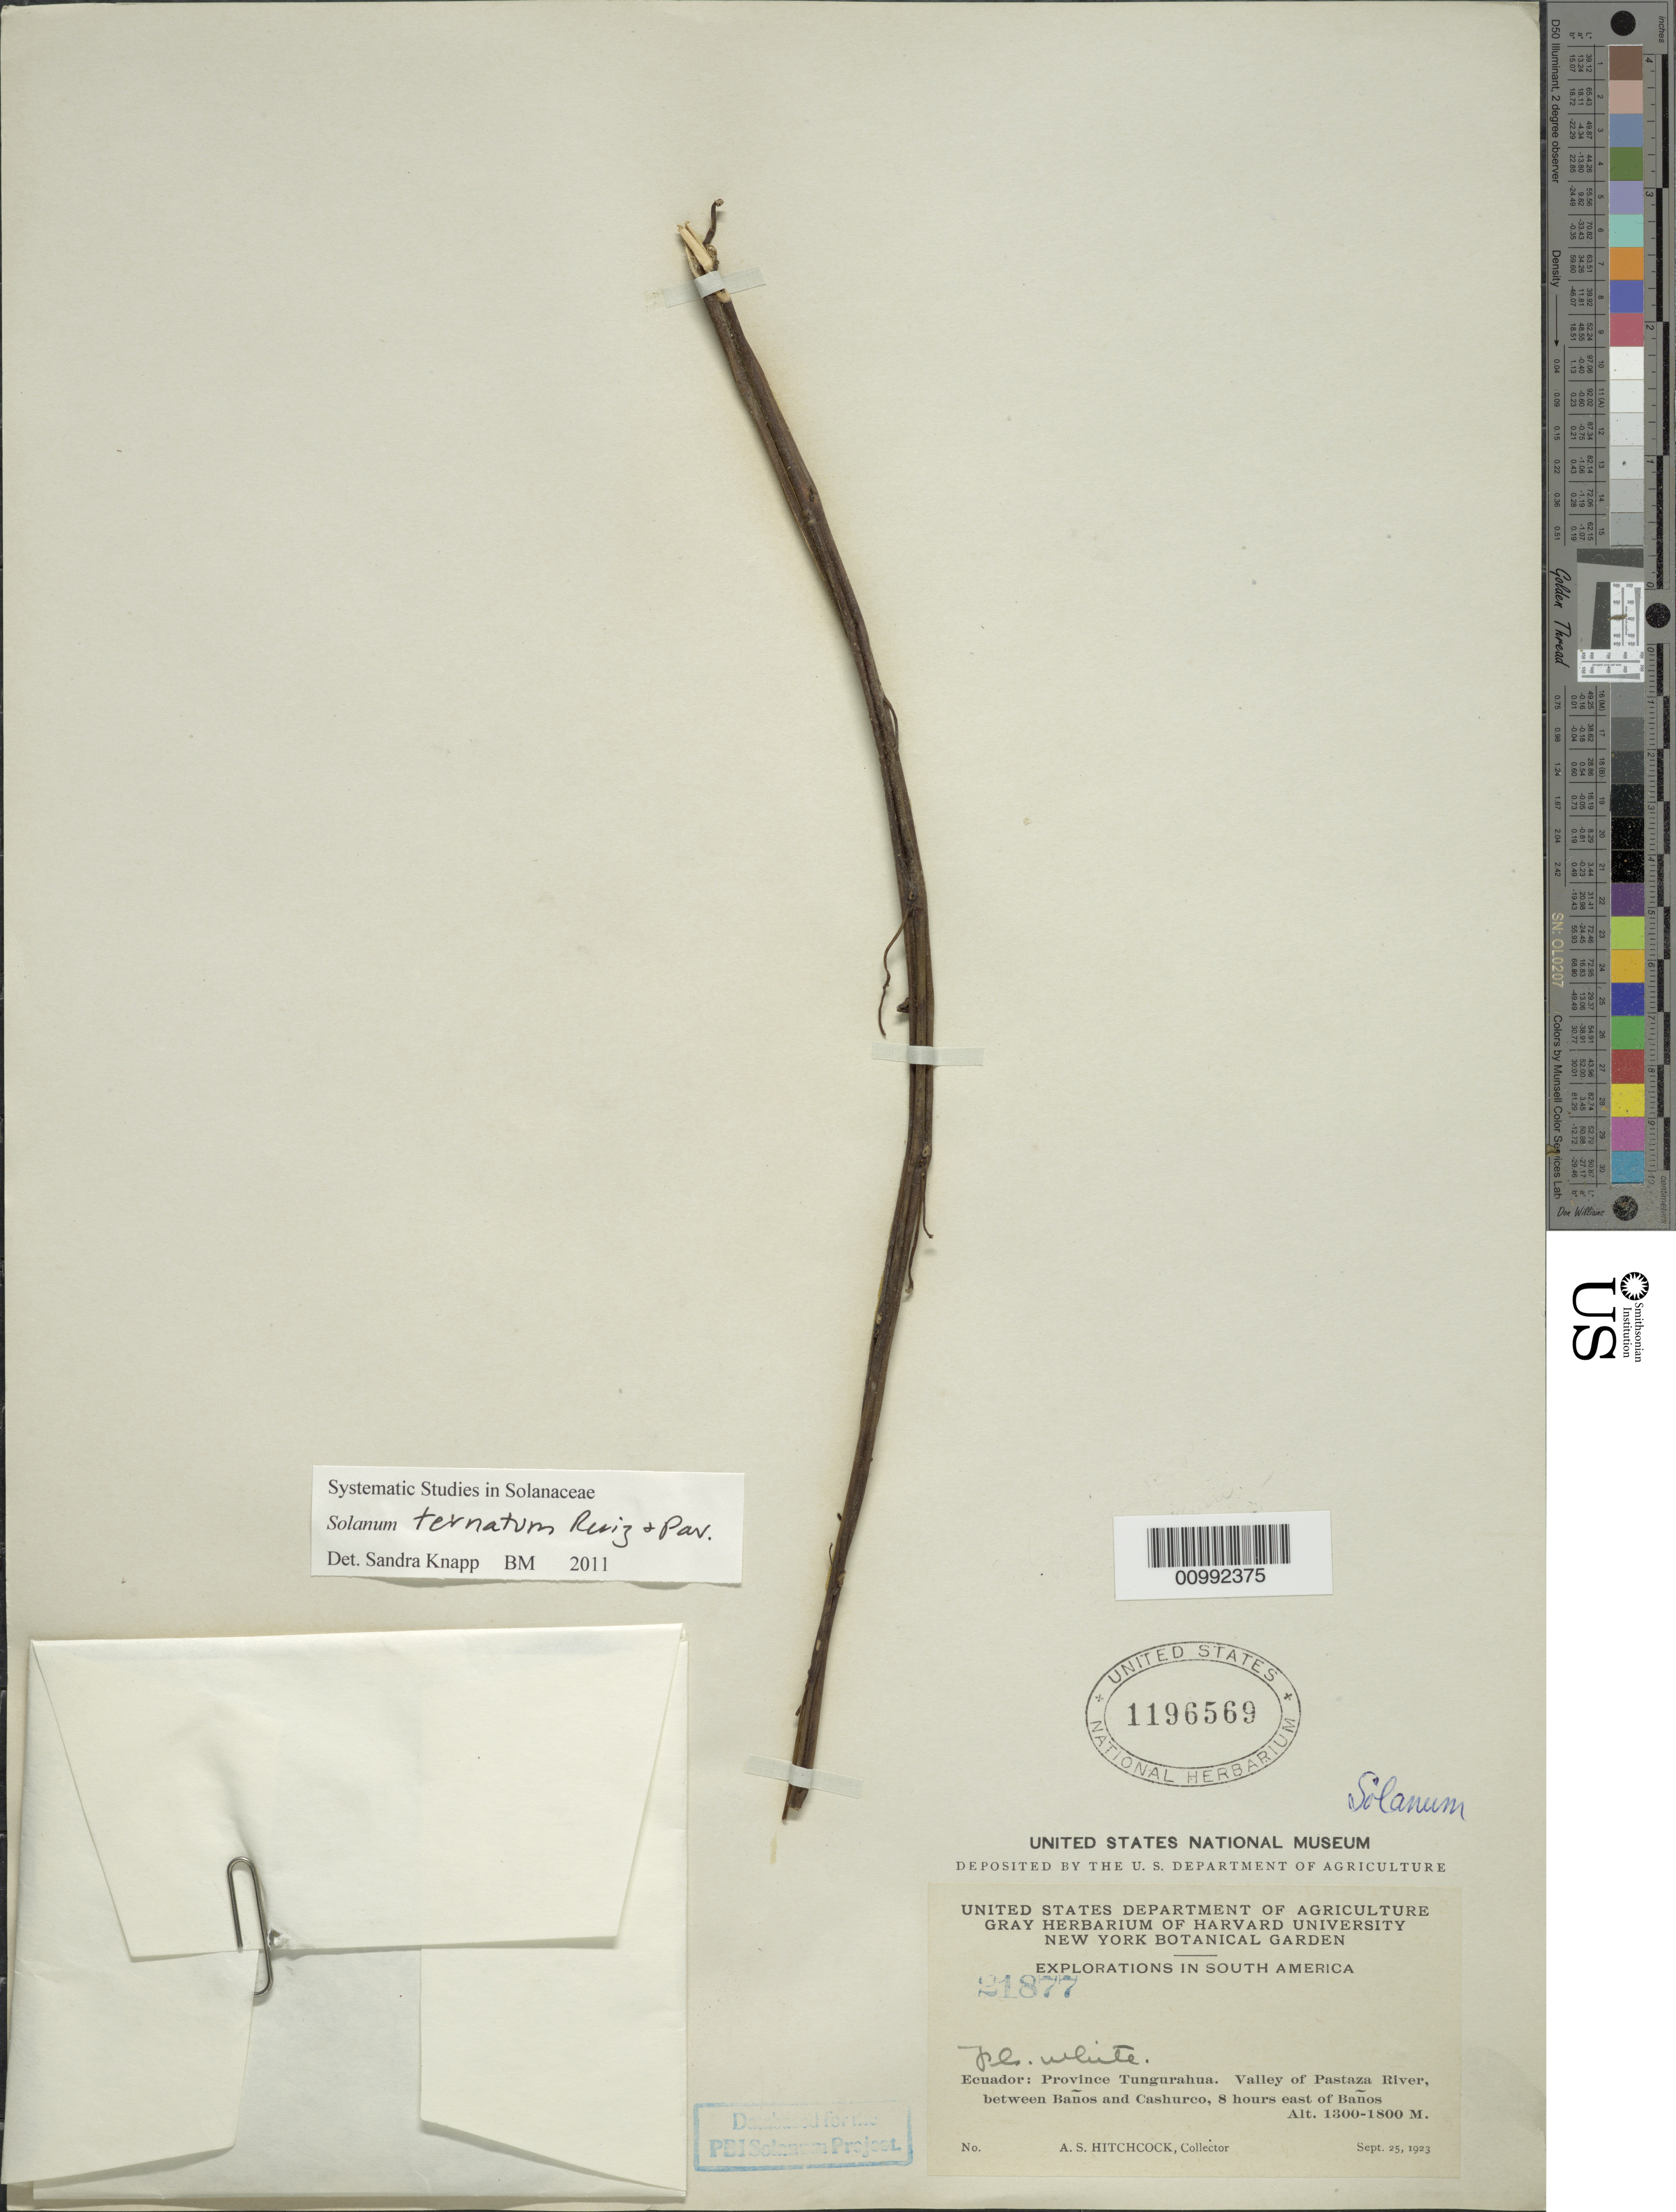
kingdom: Plantae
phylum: Tracheophyta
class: Magnoliopsida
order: Solanales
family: Solanaceae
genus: Solanum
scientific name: Solanum ternatum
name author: Ruiz & Pav.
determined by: Knapp, S. D.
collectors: A. S. Hitchcock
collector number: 21877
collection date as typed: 25 Sep 1923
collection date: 1923-09-25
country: Ecuador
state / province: Tungurahua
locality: valley of Río Pastaxa, between Baños and Cashurco, 8 hours east of Baños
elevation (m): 1300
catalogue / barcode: US 1196569